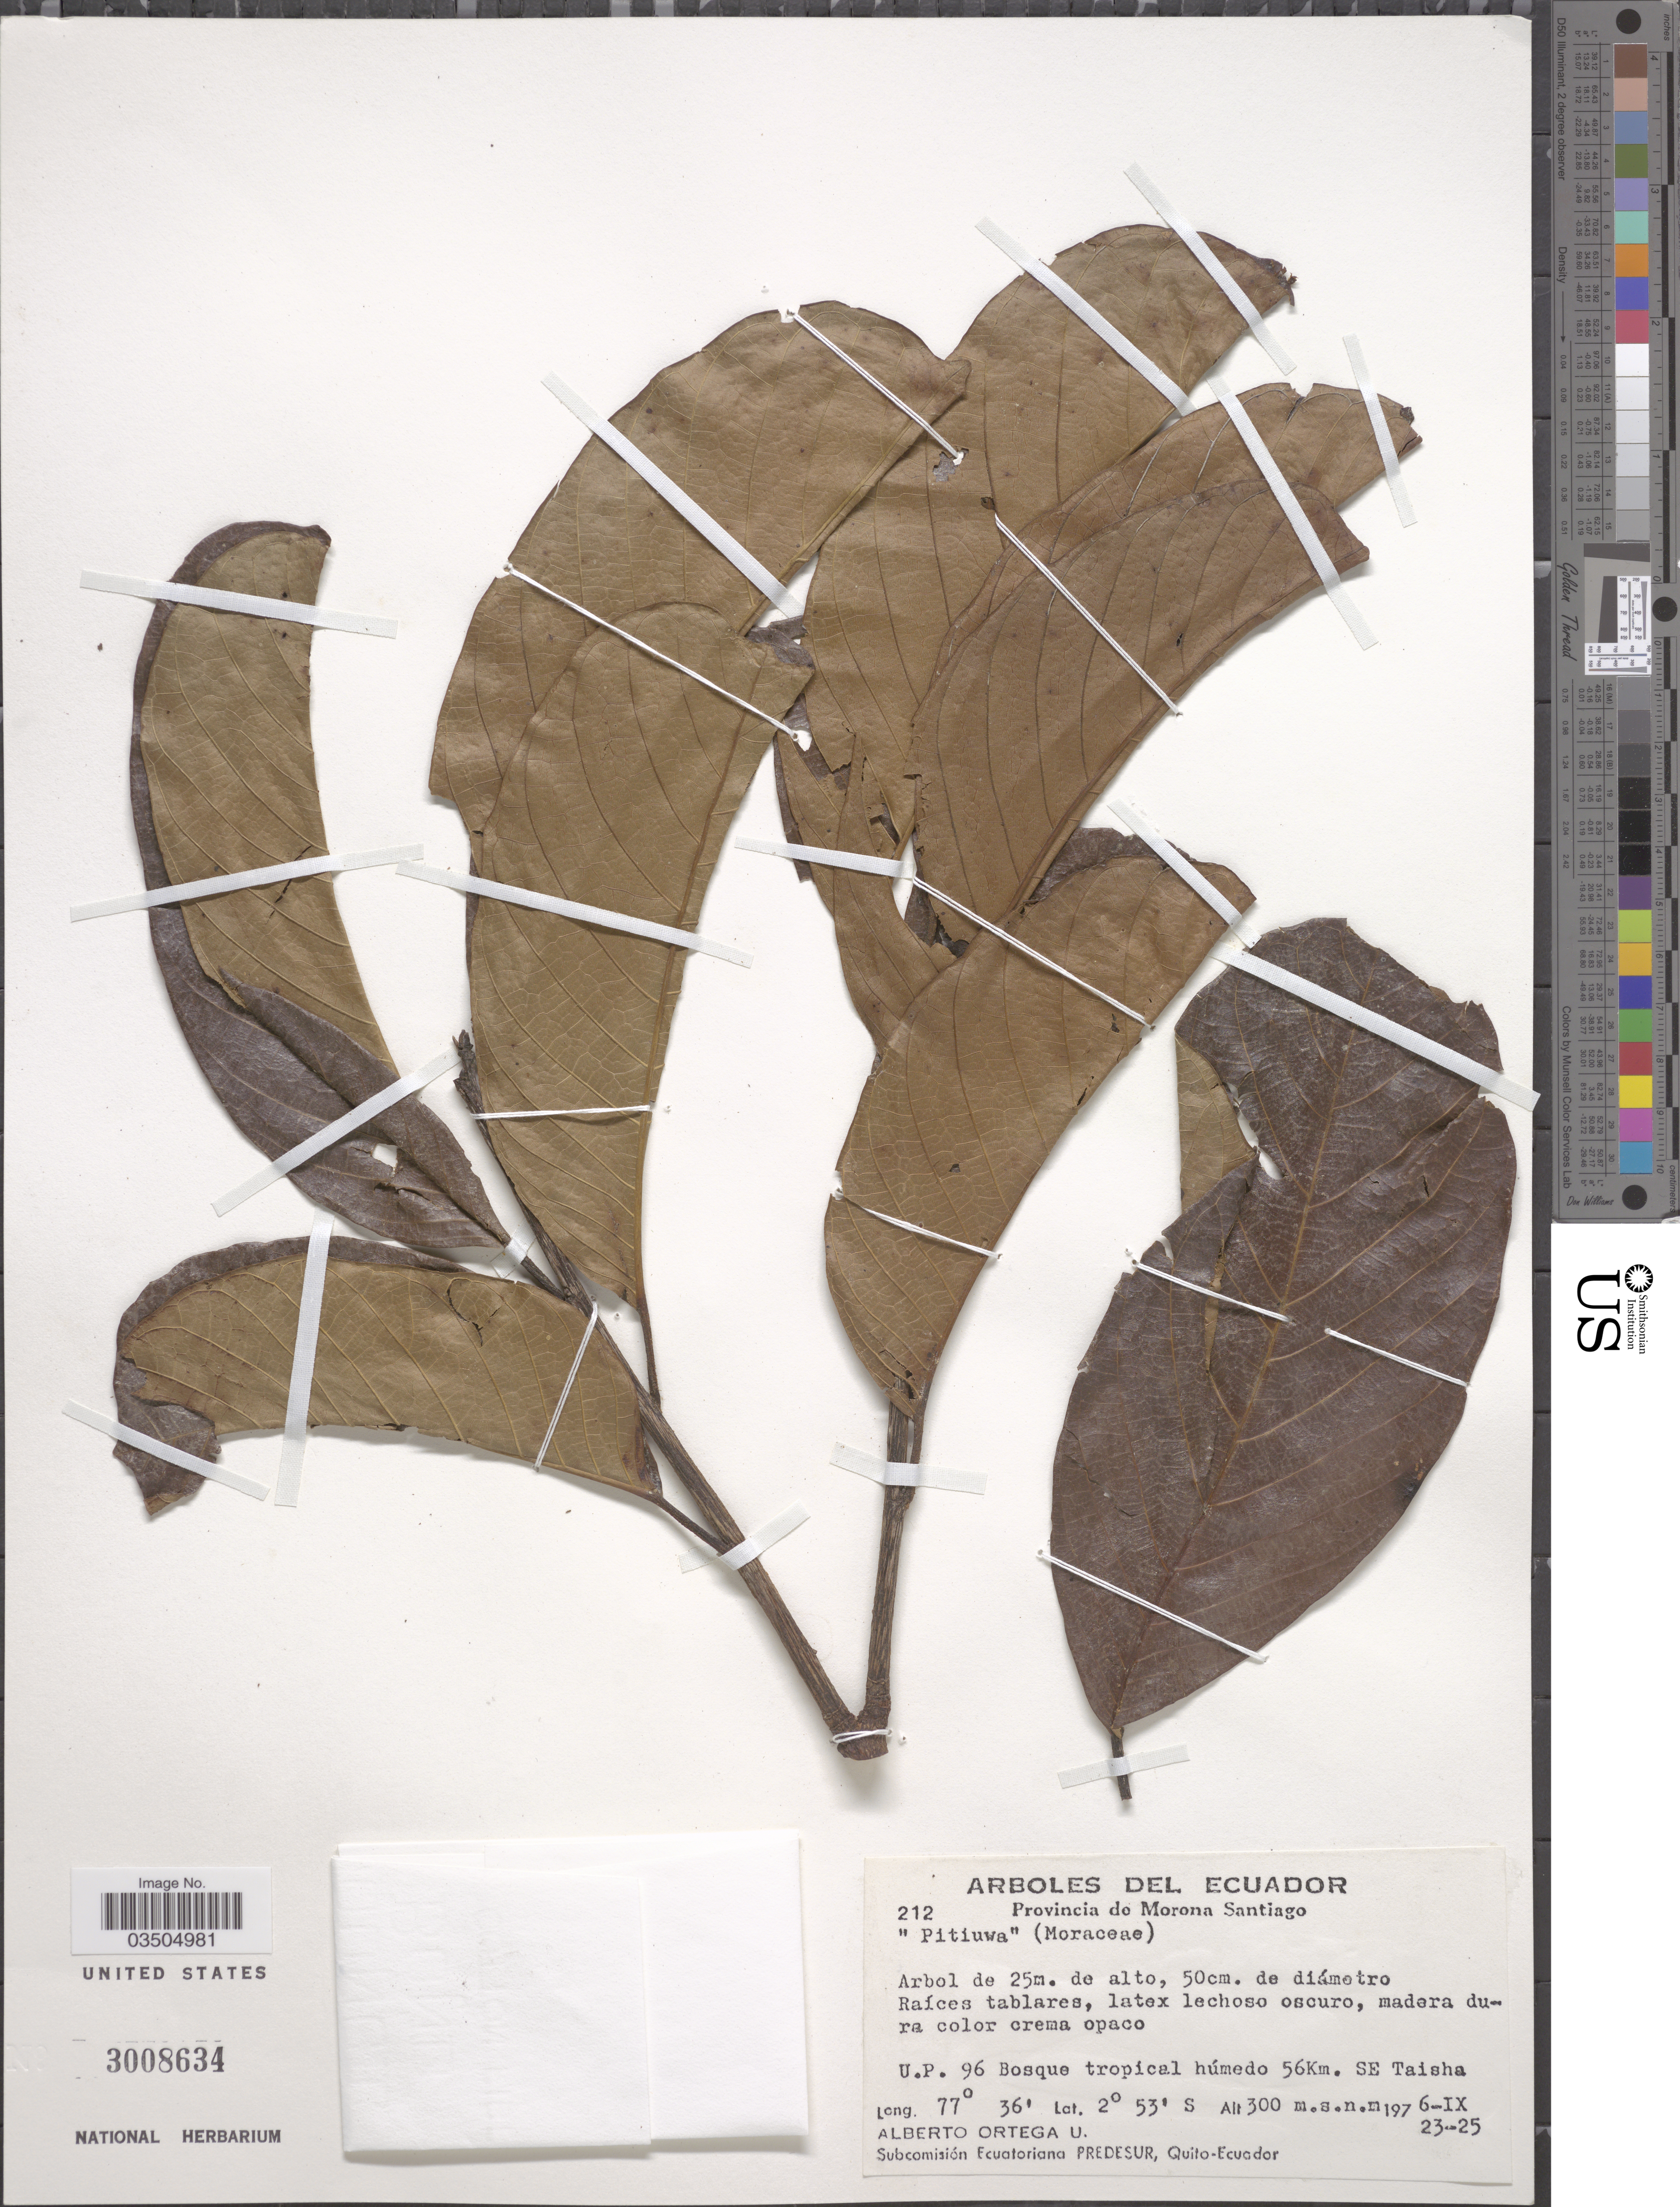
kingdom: Plantae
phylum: Tracheophyta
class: Magnoliopsida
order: Proteales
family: Proteaceae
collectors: A. T. Ortega U.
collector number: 212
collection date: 1976-09-23/1976-09-25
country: Ecuador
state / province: Morona-Santiago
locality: U.P. 96 Bosque tropical húmedo 56Km. SE Taisha.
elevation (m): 300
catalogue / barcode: US 3008634